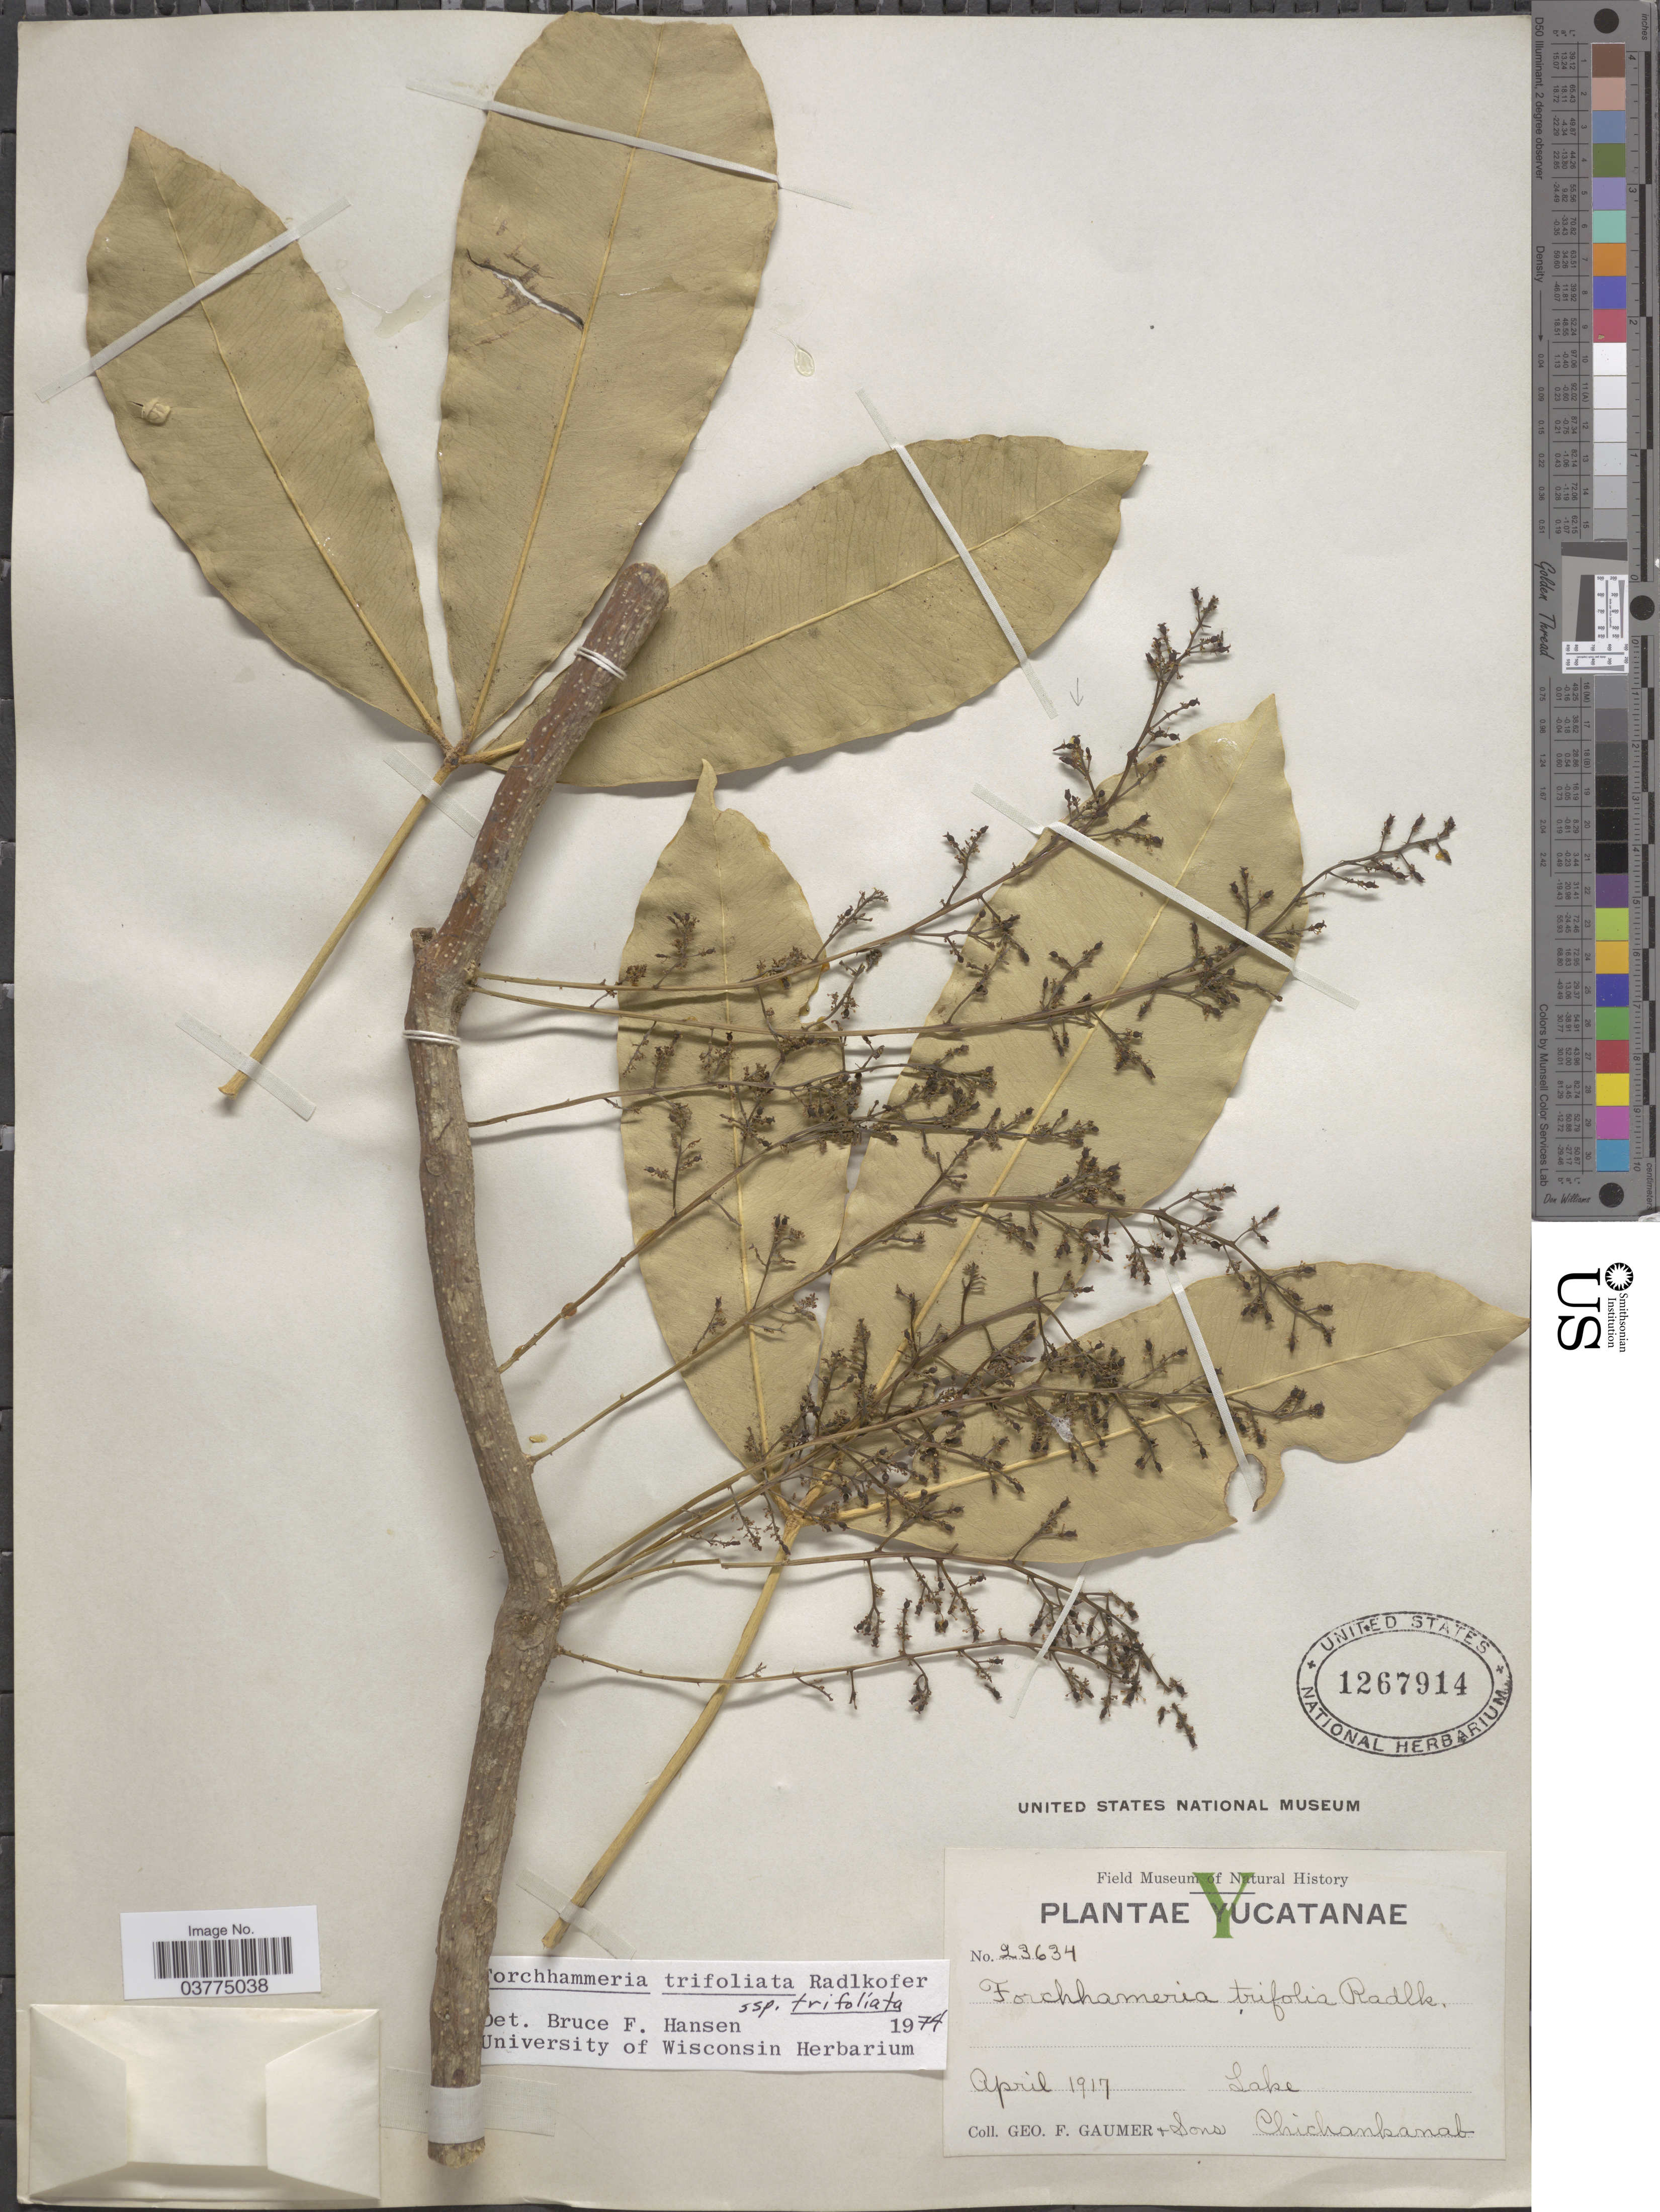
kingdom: Plantae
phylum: Tracheophyta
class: Magnoliopsida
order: Brassicales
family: Stixaceae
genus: Forchhammeria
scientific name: Forchhammeria trifoliata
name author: Radlk.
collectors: G. F. Gaumer & Sons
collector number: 23634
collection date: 1917-04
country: Mexico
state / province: Yucatán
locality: Yucatanæ. Lake Chichankanab.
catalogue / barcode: US 1267914